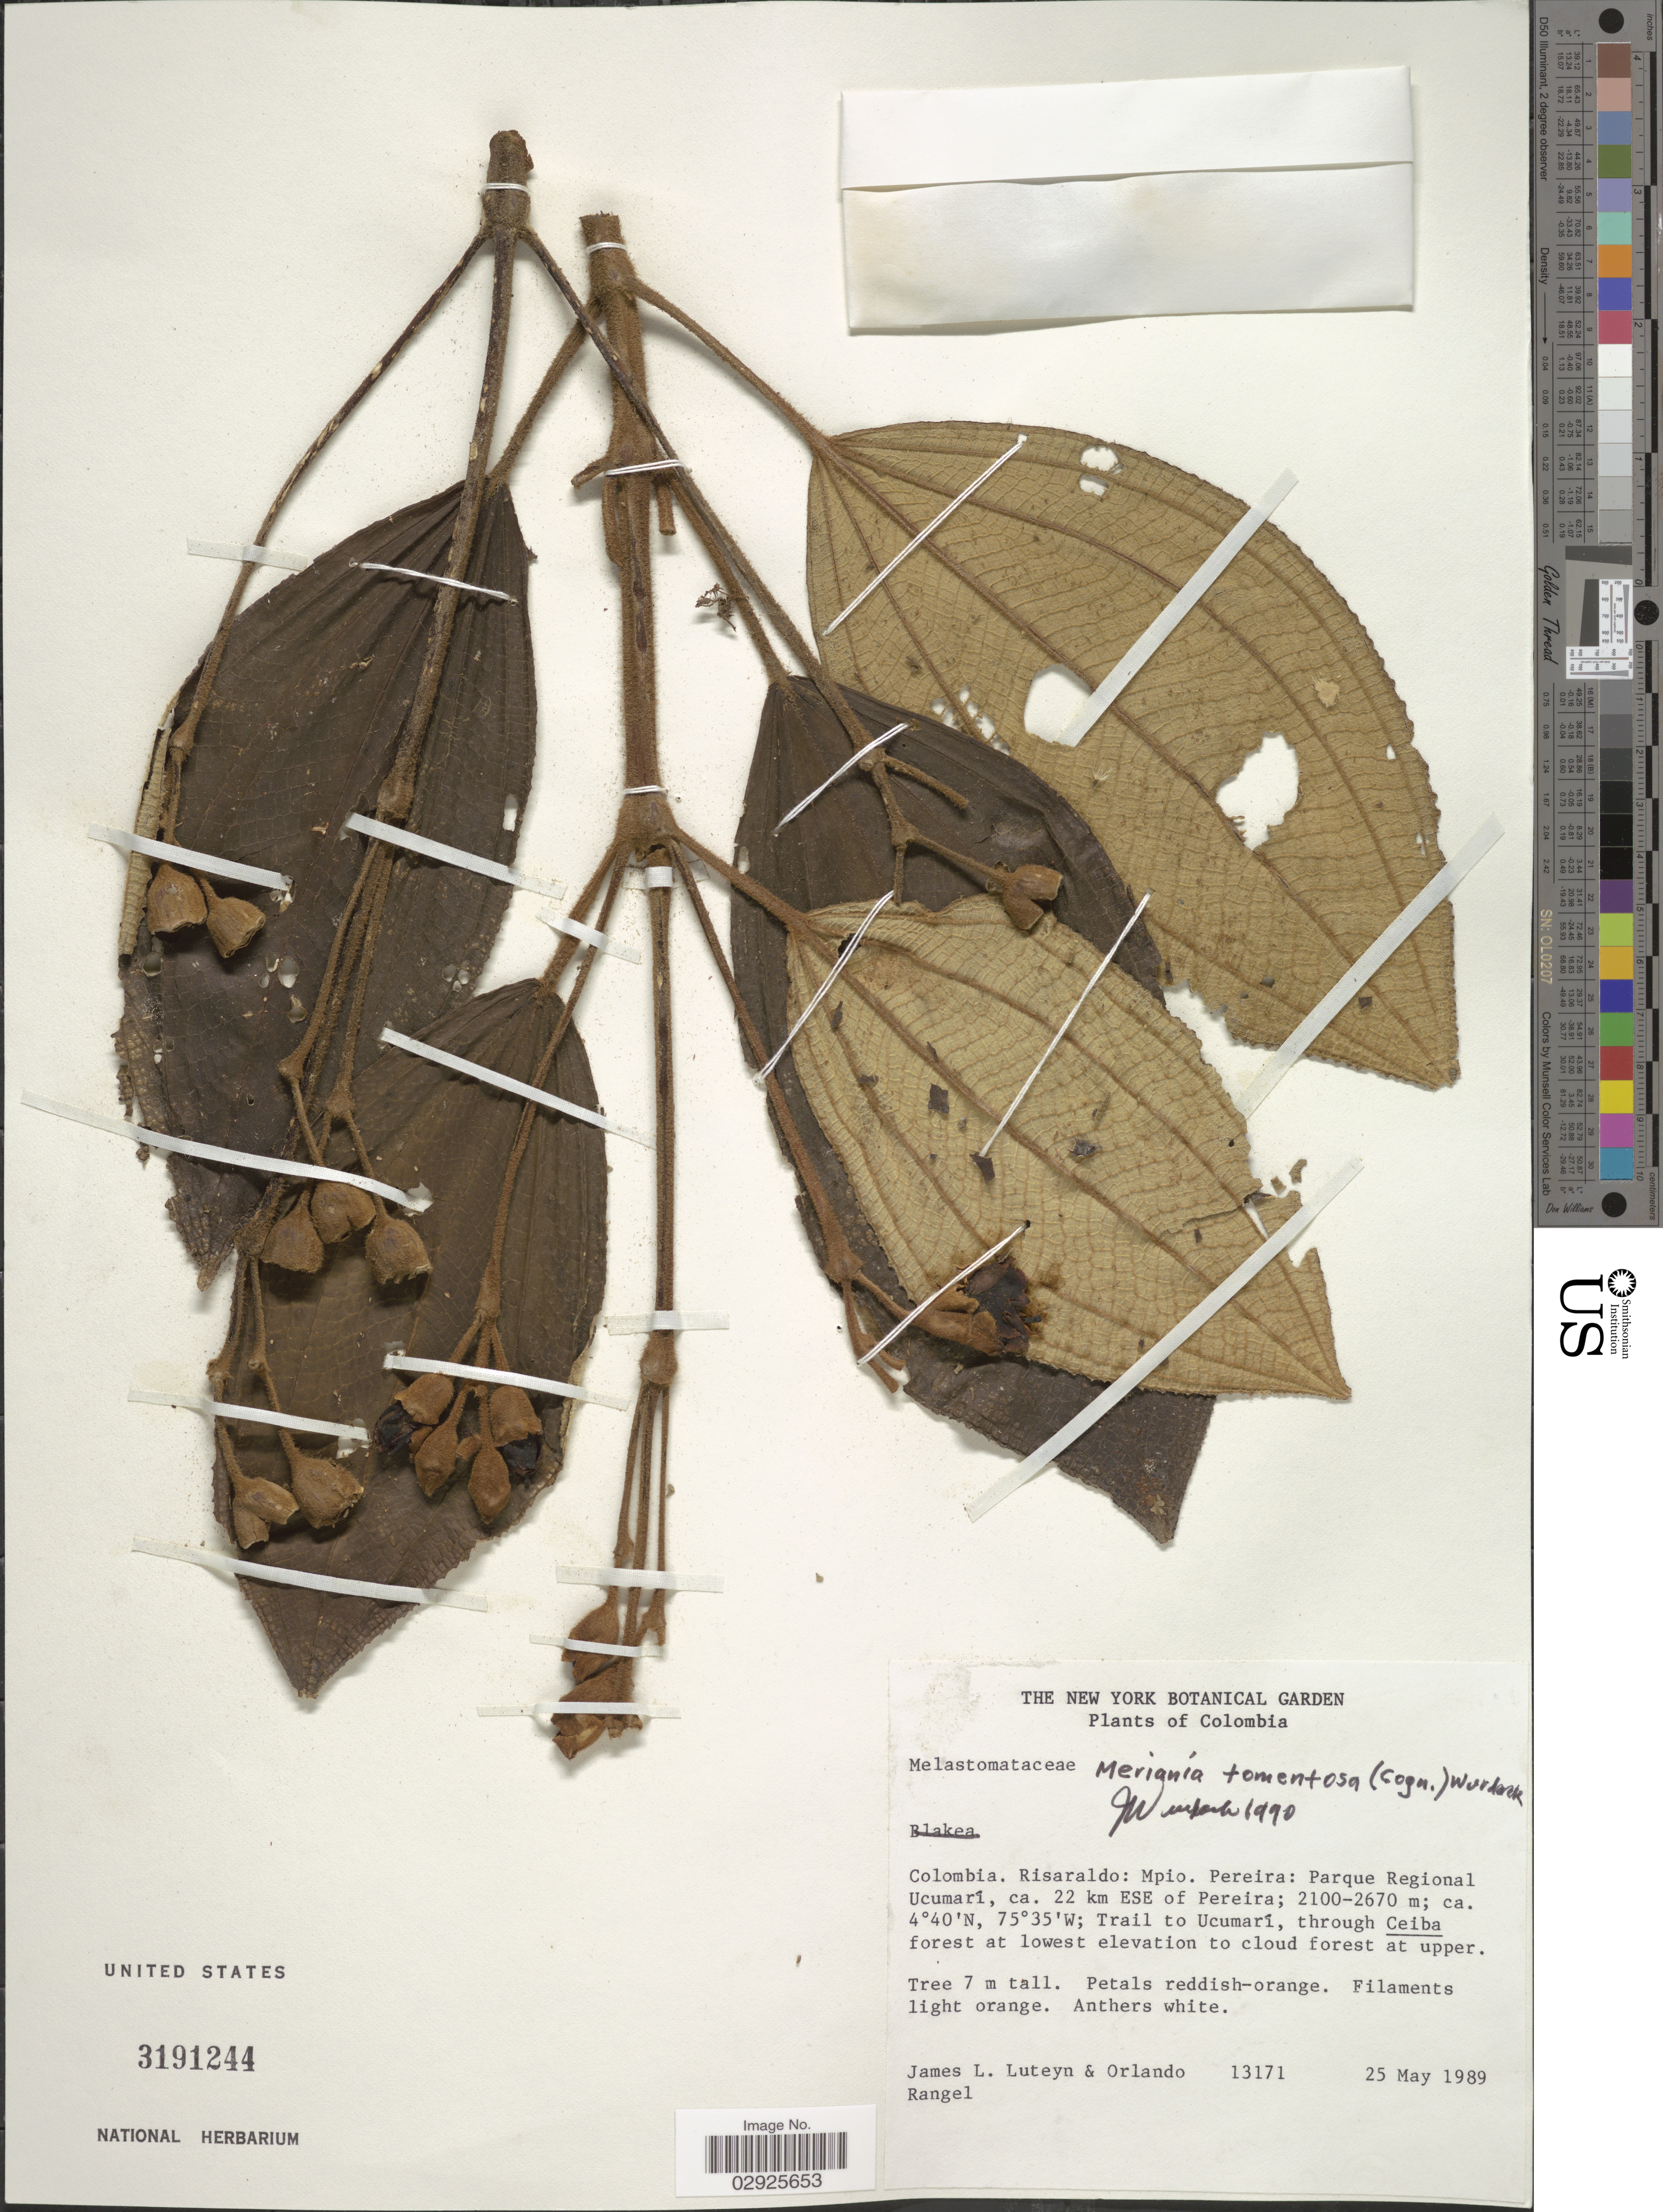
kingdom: Plantae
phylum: Tracheophyta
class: Magnoliopsida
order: Myrtales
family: Melastomataceae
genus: Meriania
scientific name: Meriania tomentosa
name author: (Cogn.) Wurdack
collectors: J. Luteyn & O. Rangel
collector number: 13171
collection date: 1989-05-25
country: Colombia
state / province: Risaralda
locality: Mpio. Pereira: Parque Regional Ucumarí, ca. 22 km ESE of Pereira, Trail to Ucumarí.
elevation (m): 2100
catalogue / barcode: US 3191244